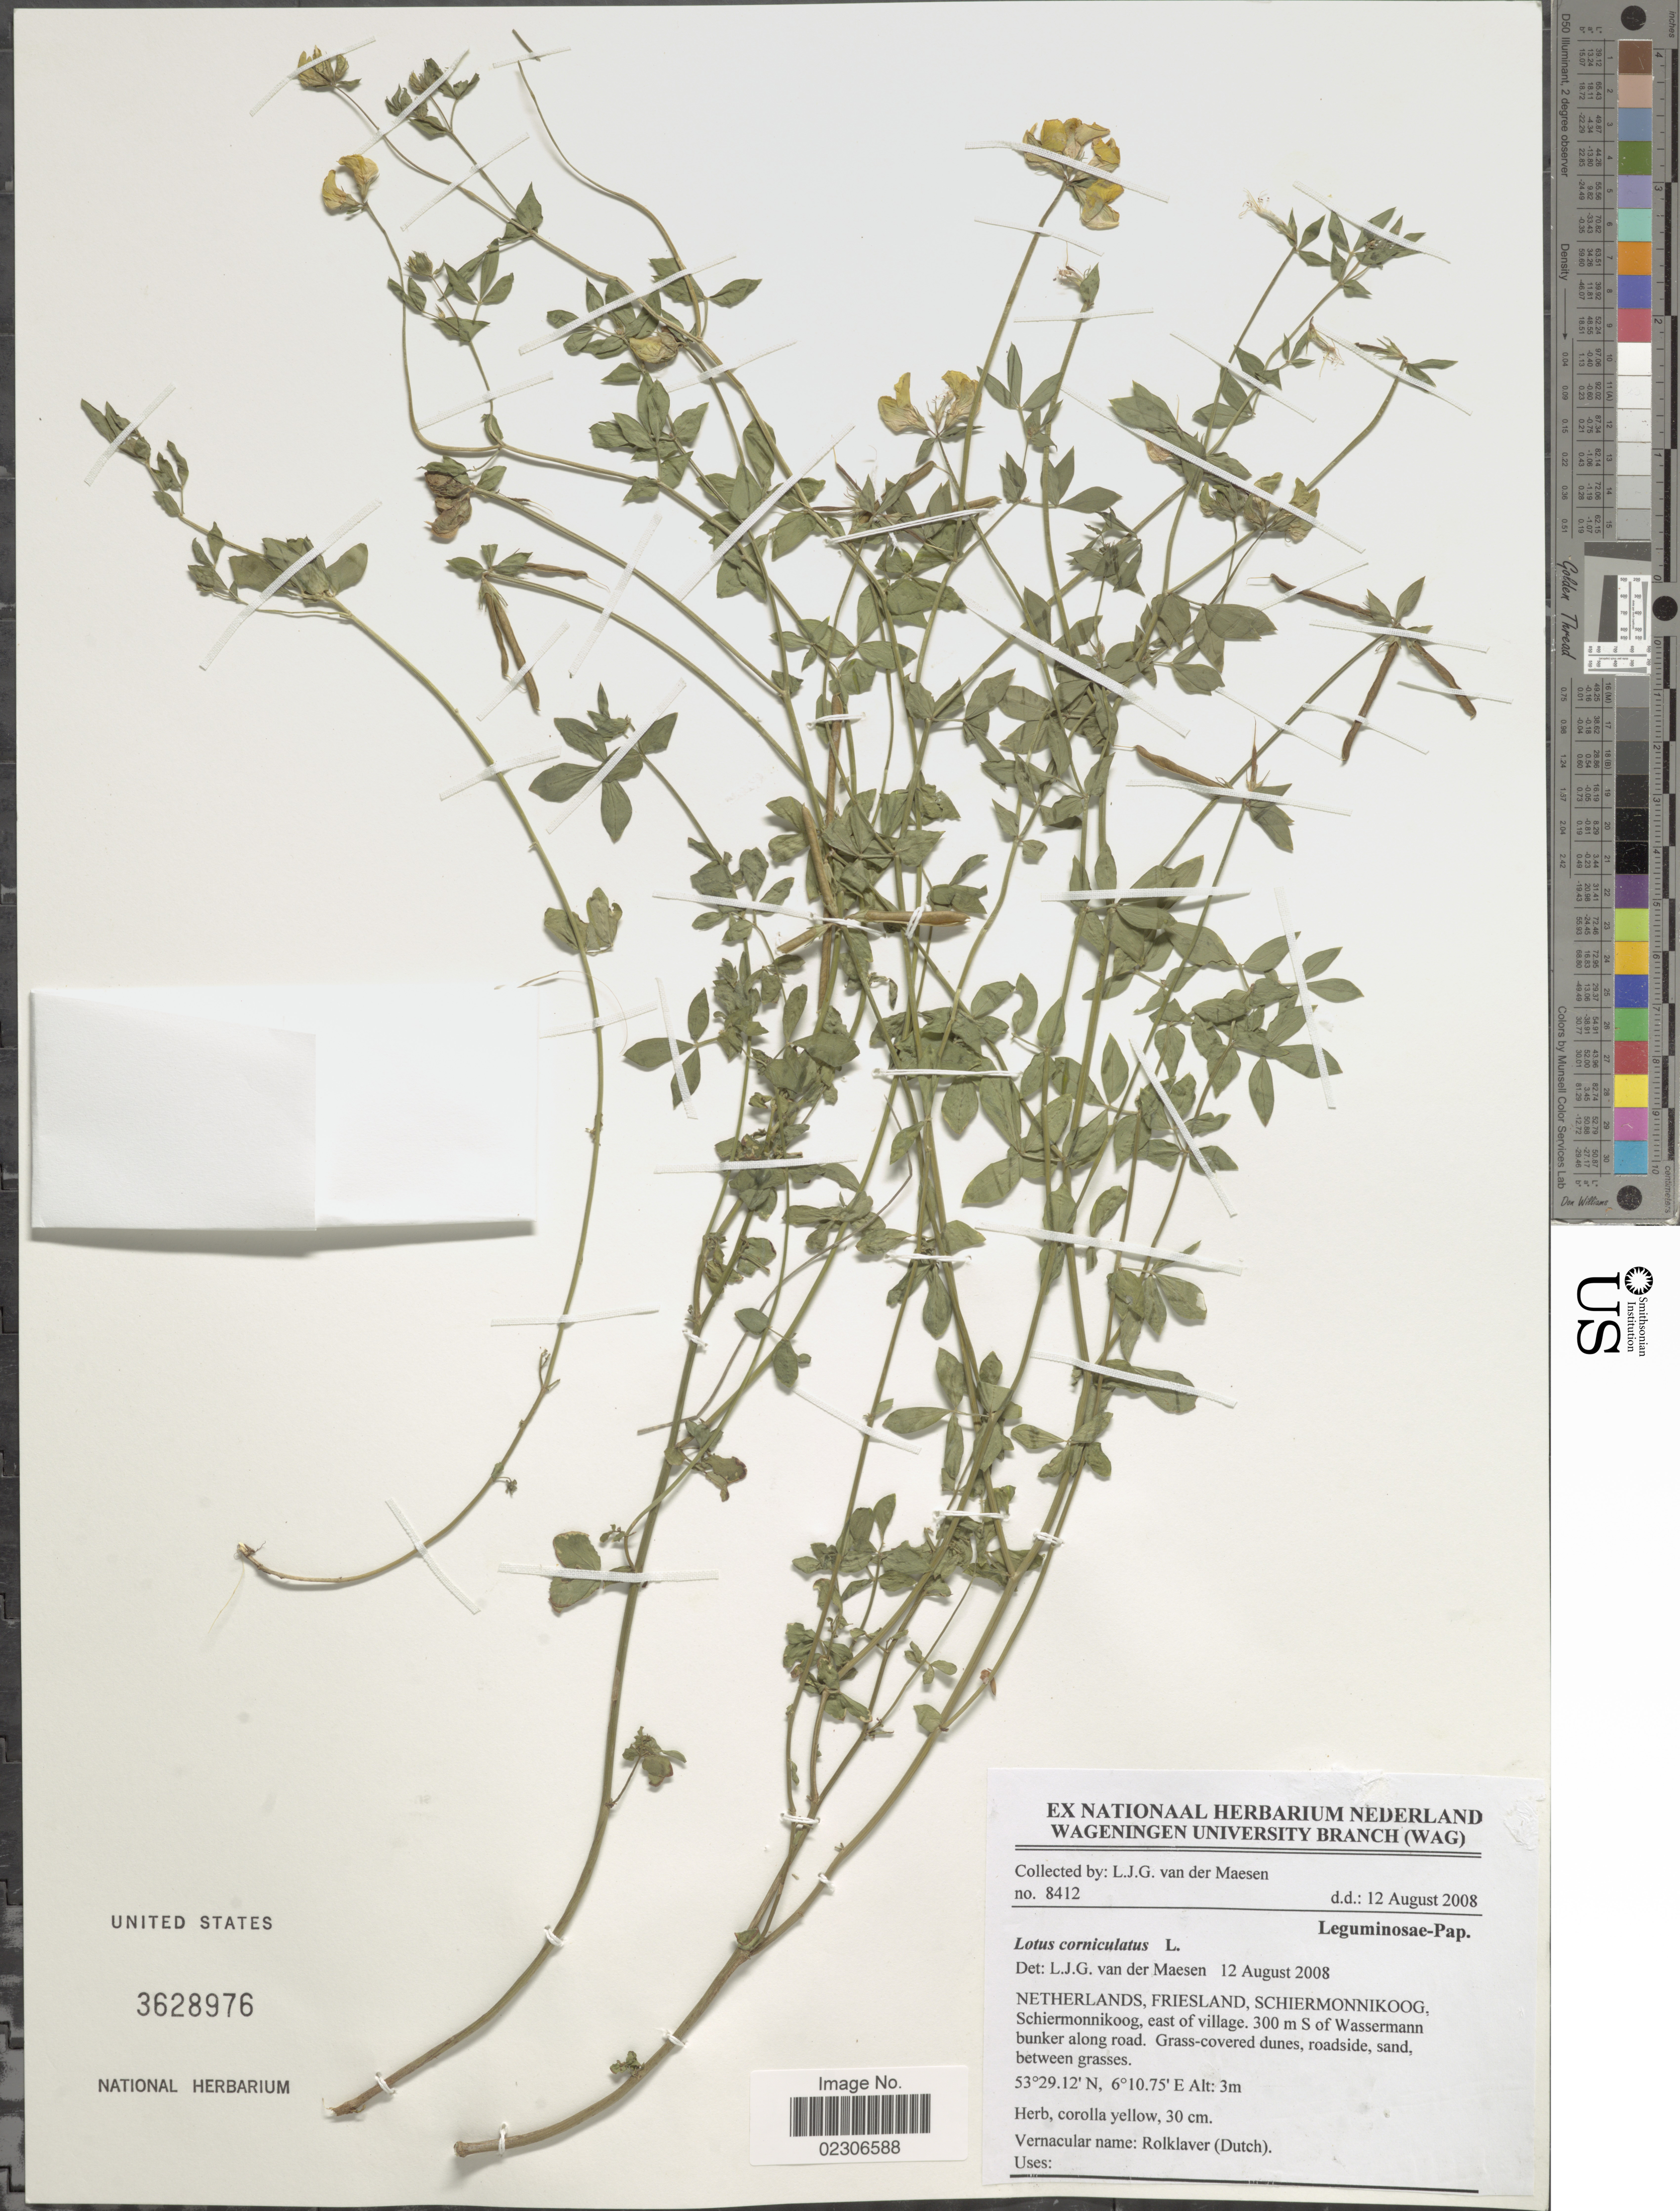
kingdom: Plantae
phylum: Tracheophyta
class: Magnoliopsida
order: Fabales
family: Fabaceae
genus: Lotus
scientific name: Lotus corniculatus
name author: L.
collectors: L. van der Maesen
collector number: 8412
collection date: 2008-08-12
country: Netherlands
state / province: Friesland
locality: Schiermonnikoog, Schiermonnikoog, east of village. 300 m S of Wasserman bunker along road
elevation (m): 3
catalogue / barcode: US 3628976